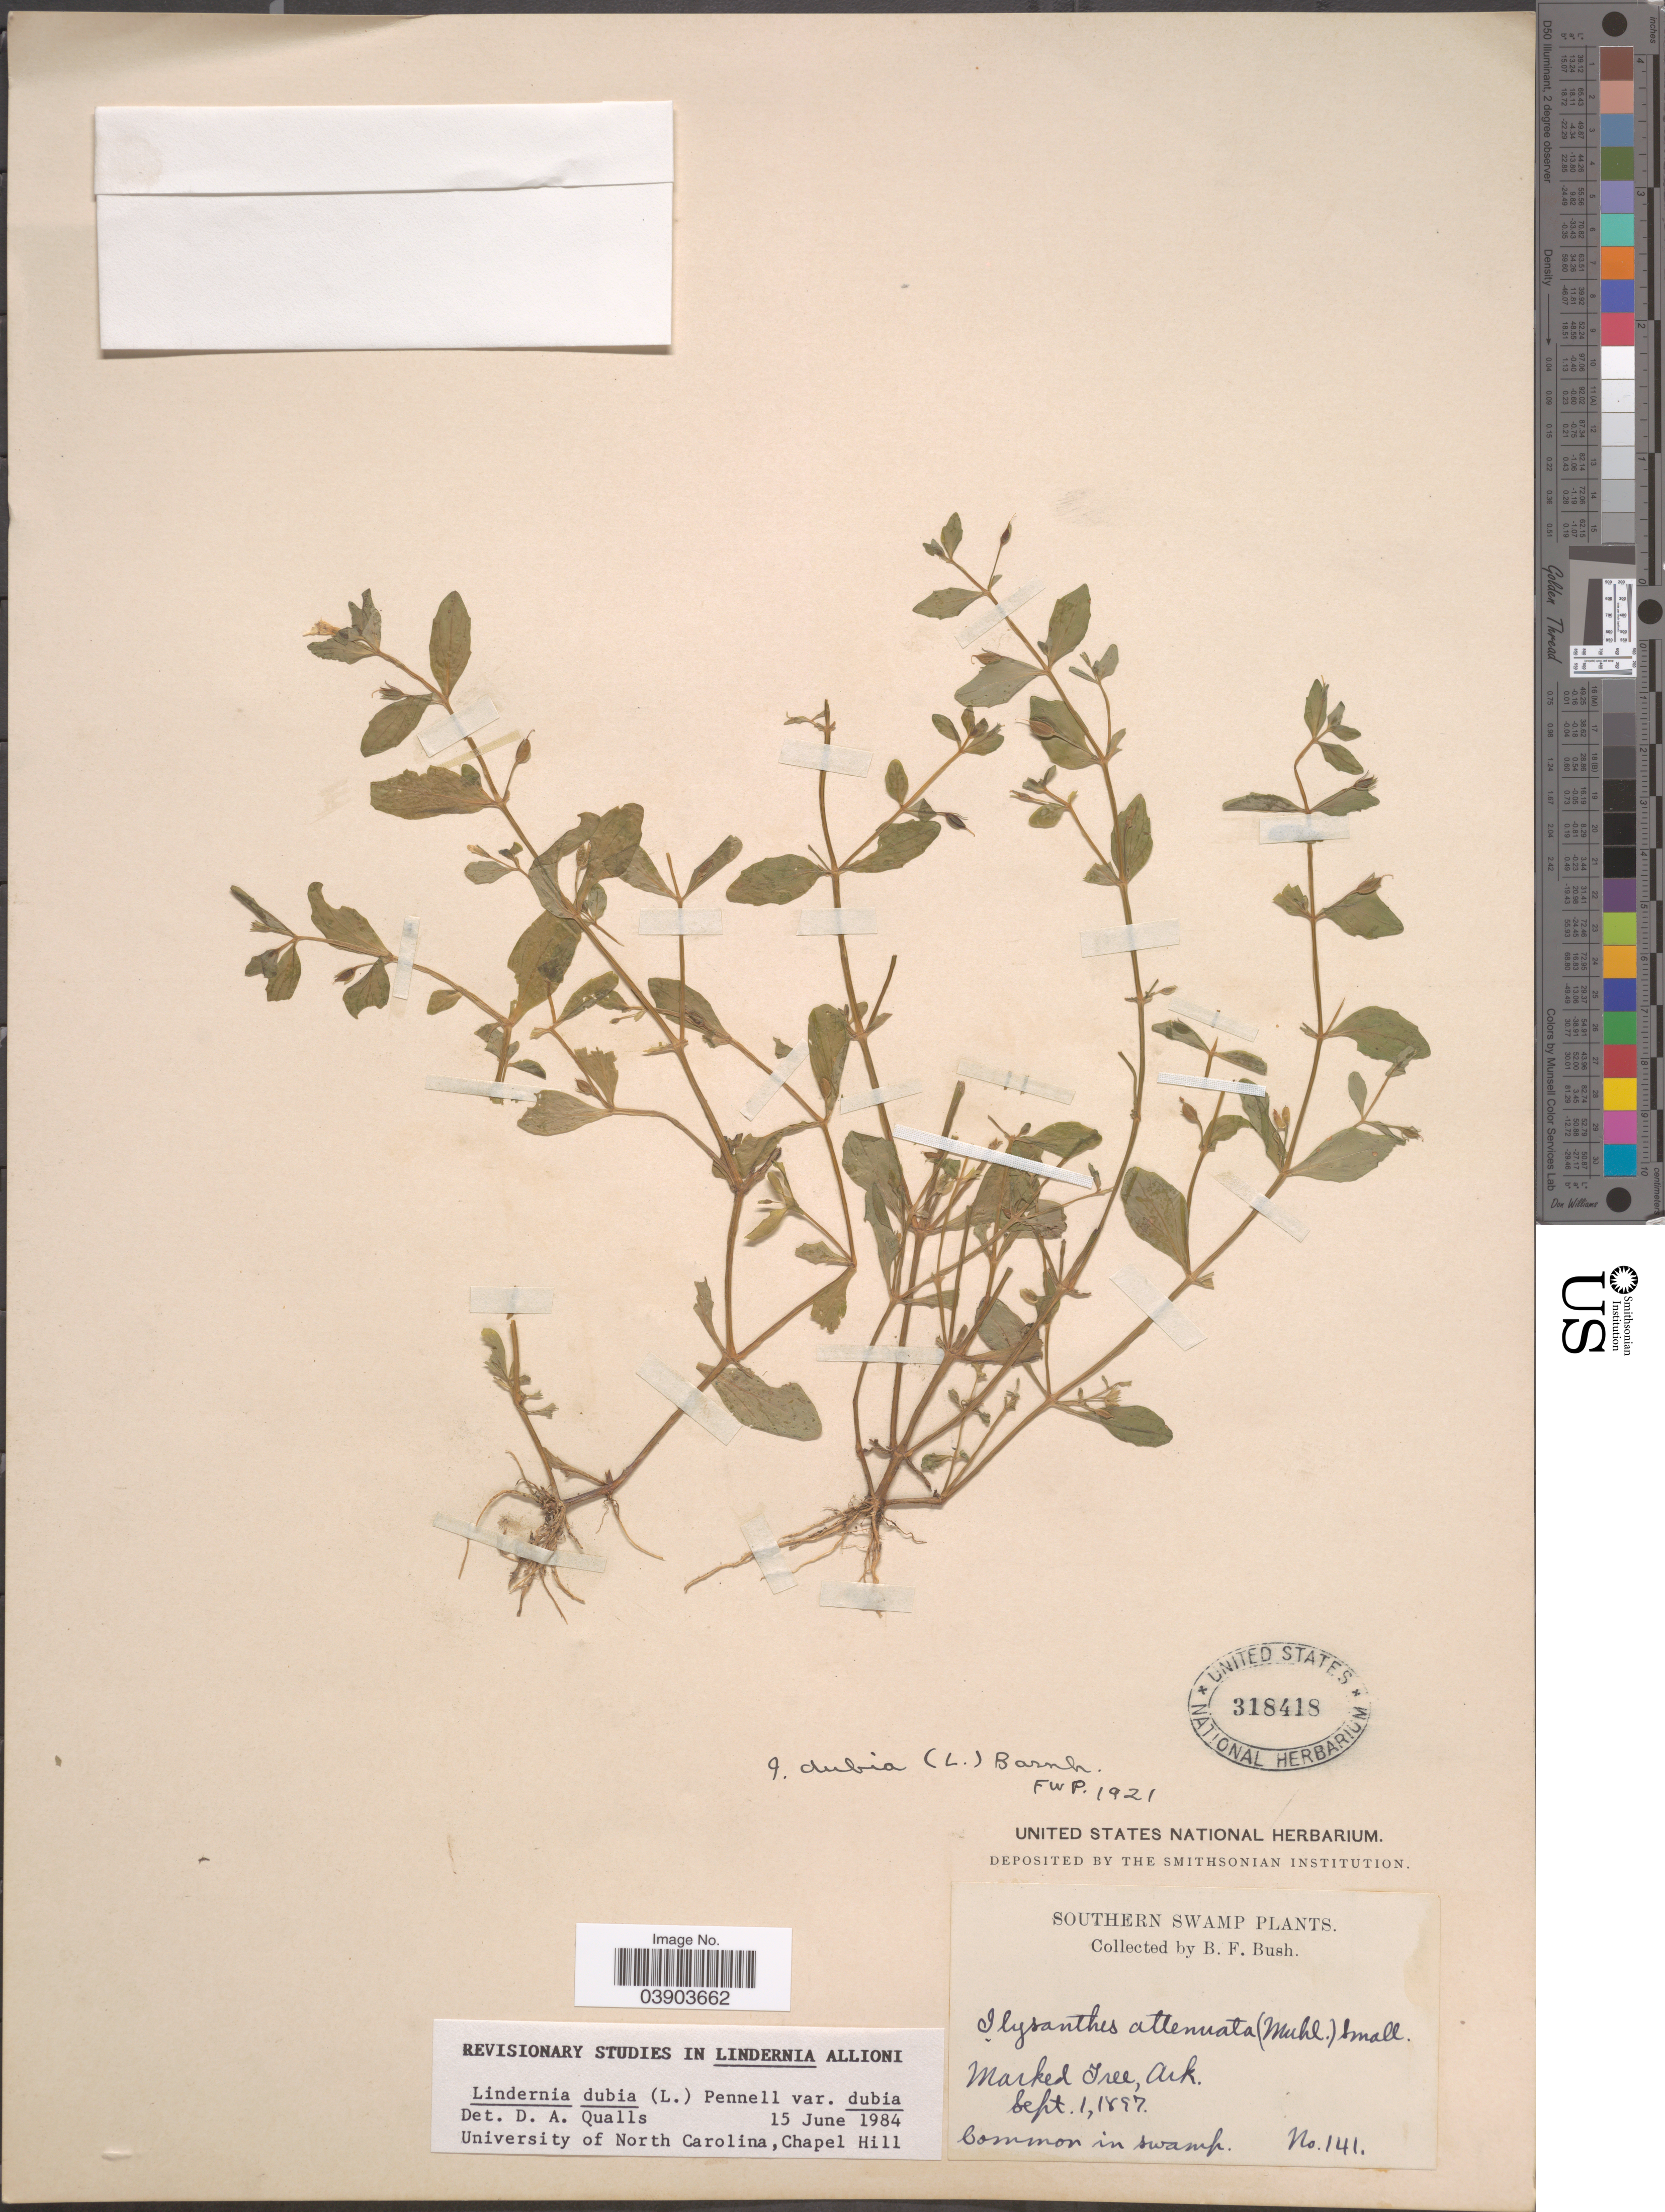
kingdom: Plantae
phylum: Tracheophyta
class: Magnoliopsida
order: Lamiales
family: Linderniaceae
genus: Lindernia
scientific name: Lindernia dubia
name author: (L.) Pennell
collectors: B. F. Bush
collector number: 141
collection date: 1897-09-01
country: United States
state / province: Arkansas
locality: Southern Swamp. Marked Tree.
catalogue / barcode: US 318418